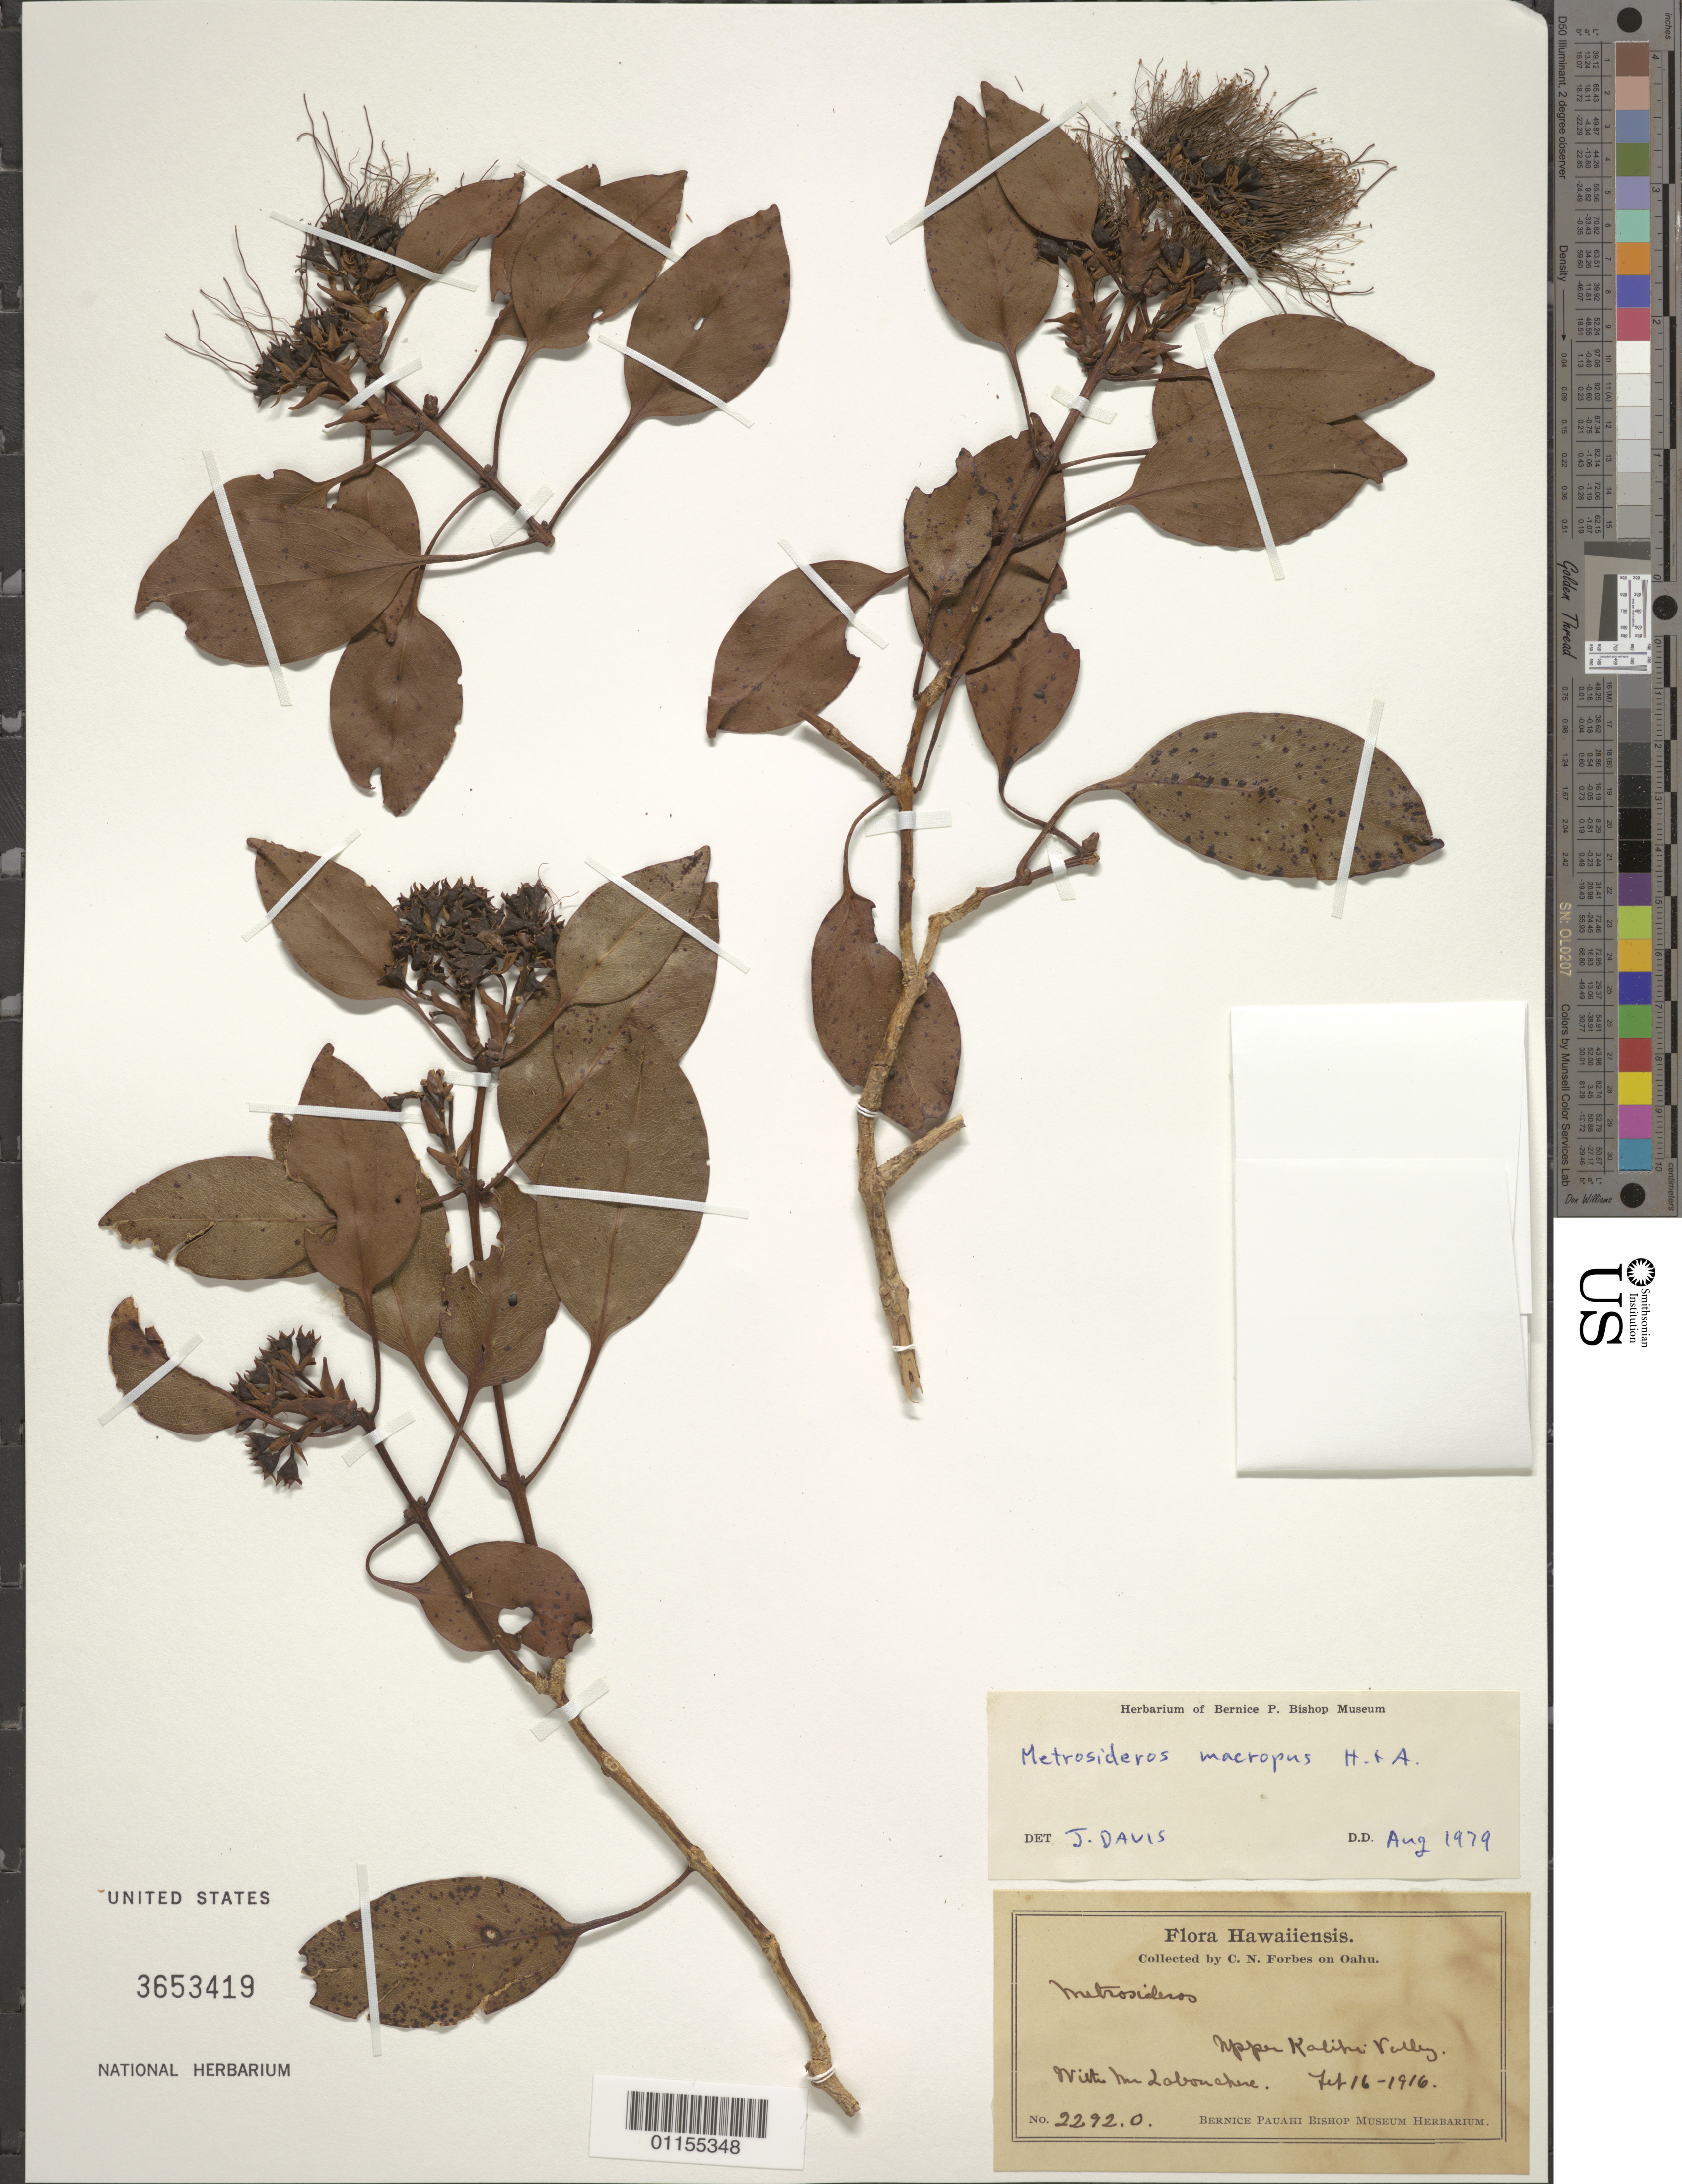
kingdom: Plantae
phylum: Tracheophyta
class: Magnoliopsida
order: Myrtales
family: Myrtaceae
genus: Metrosideros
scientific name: Metrosideros macropus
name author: Hook. & Arn.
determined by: Davis, J.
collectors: C. N. Forbes & -. Labouchere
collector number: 2292.O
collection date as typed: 16 Feb 1916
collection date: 1916-02-16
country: United States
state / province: Hawaii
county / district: Honolulu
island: Oahu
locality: Upper Kalihi Valley.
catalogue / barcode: US 3653419